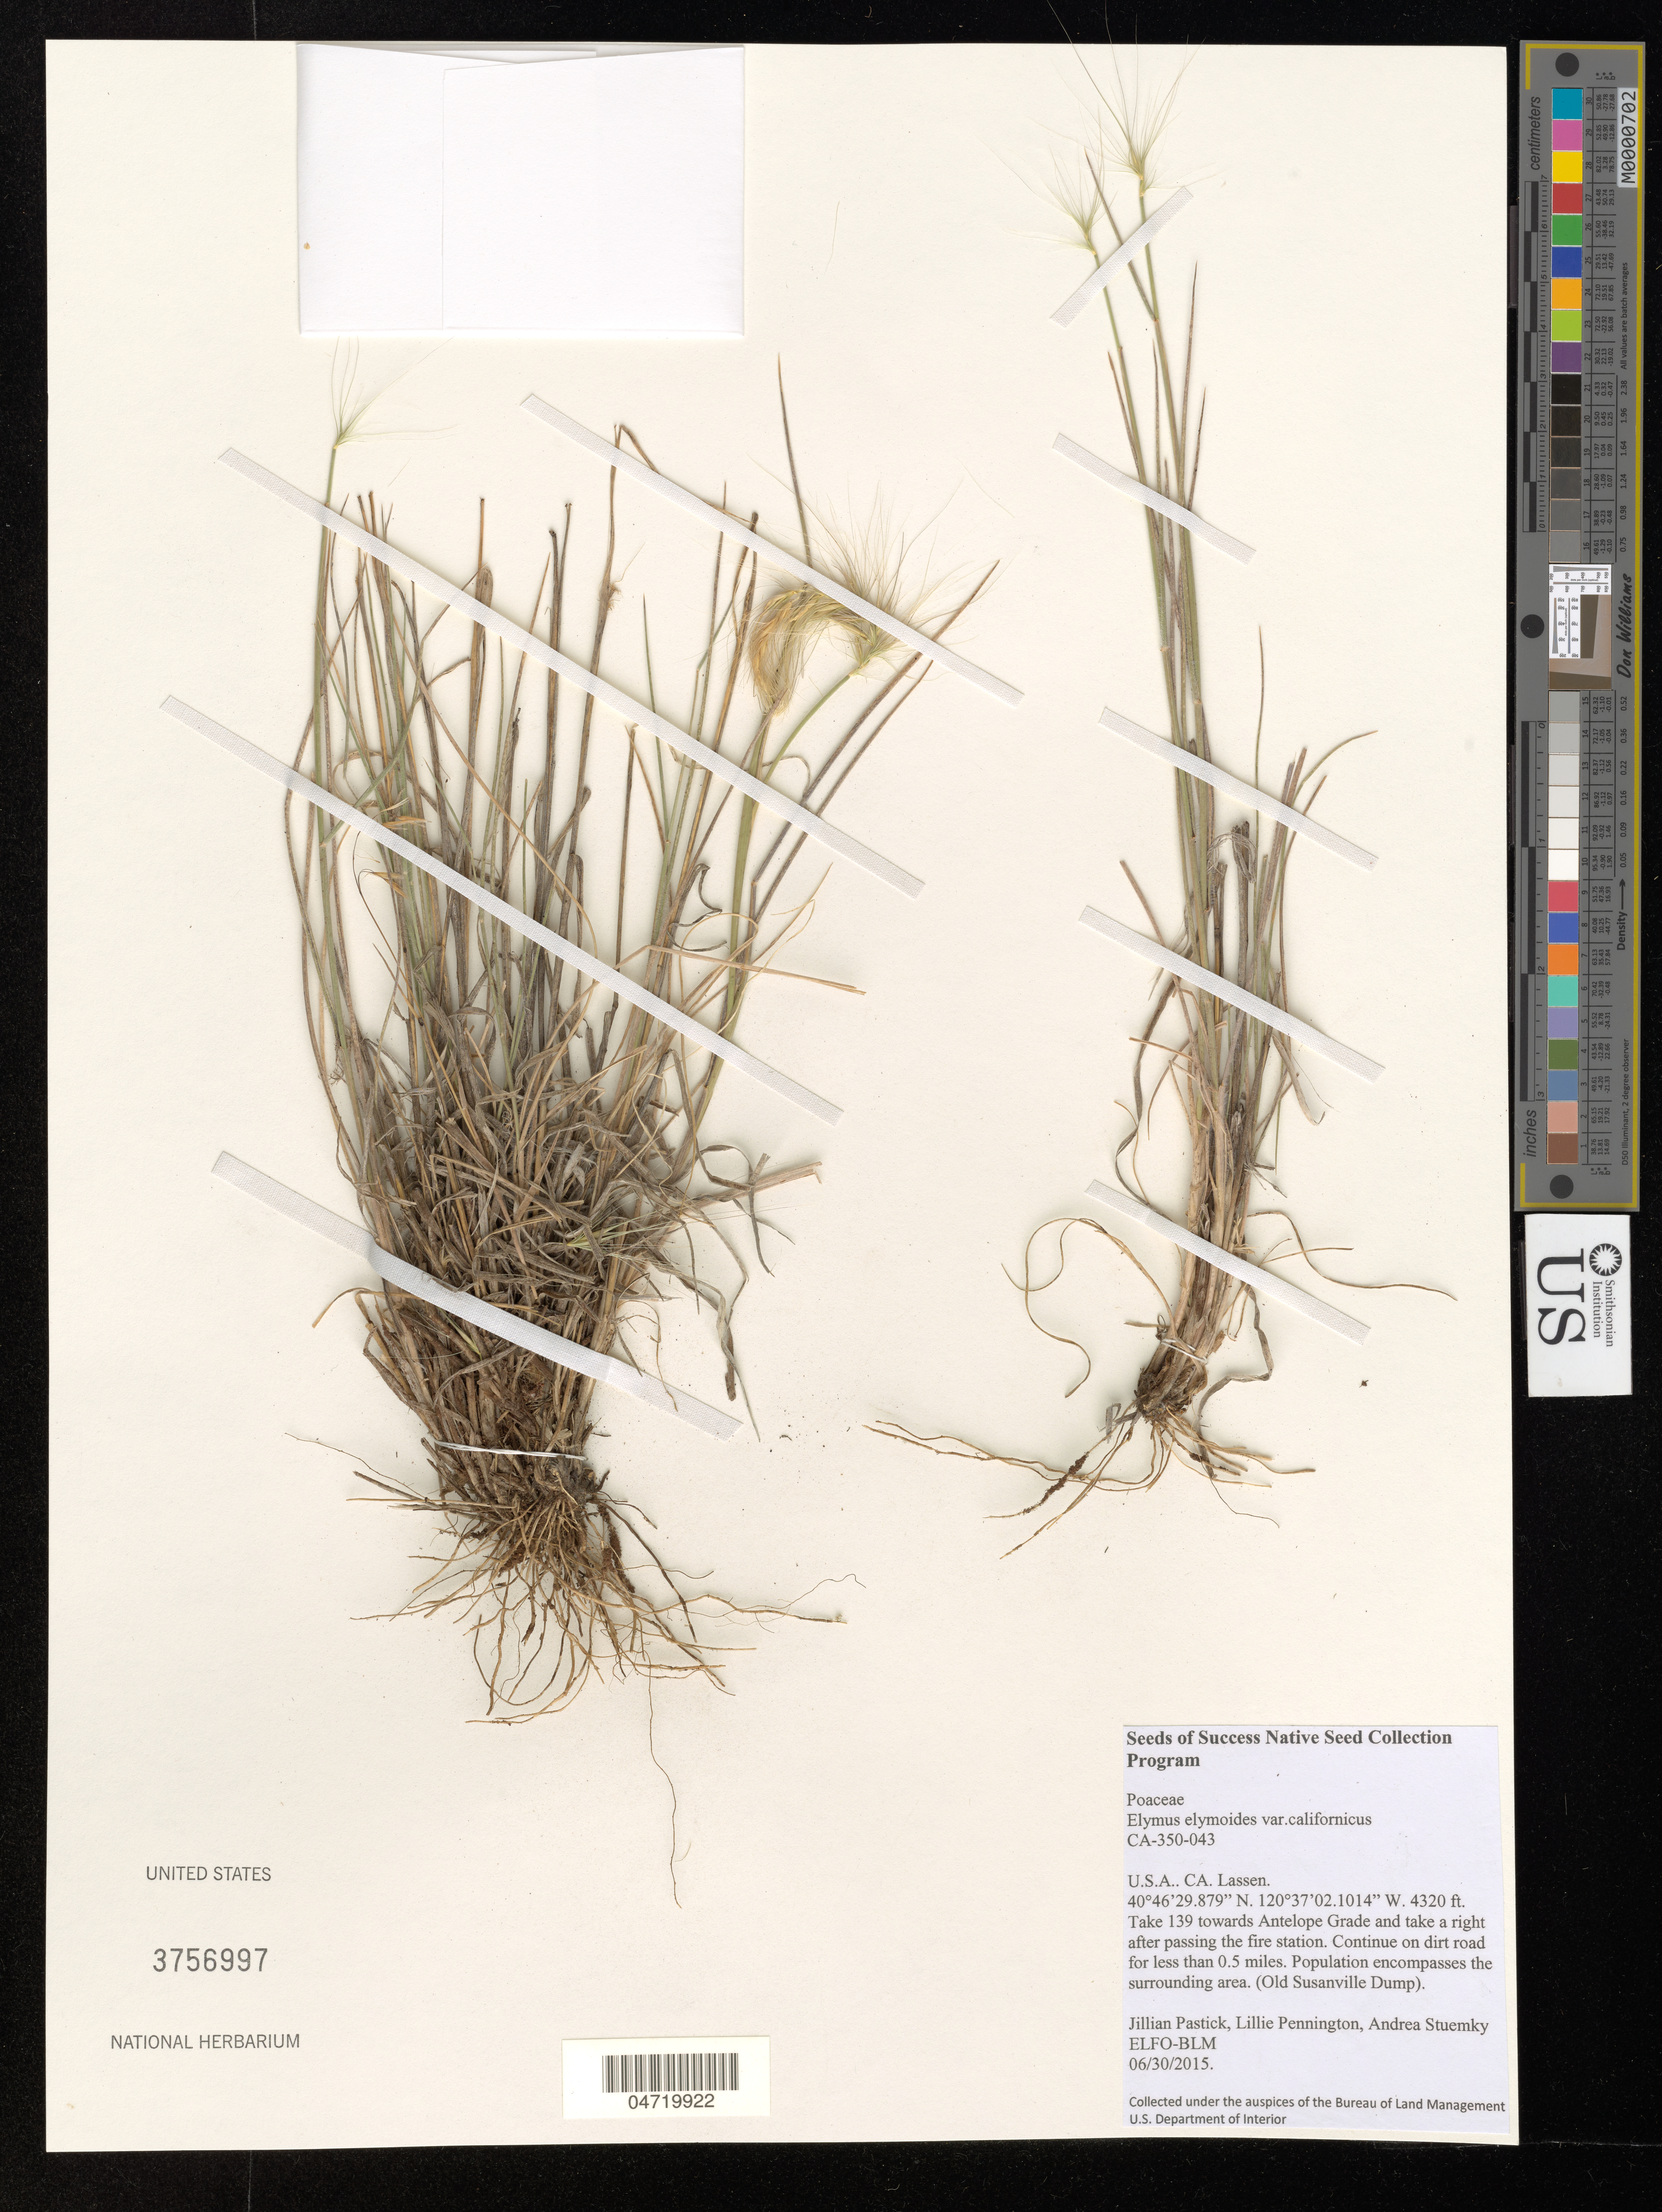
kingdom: Plantae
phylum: Tracheophyta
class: Liliopsida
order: Poales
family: Poaceae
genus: Elymus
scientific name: Elymus elymoides var. elymoides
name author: (Raf.) Swezey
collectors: J. Pastick, L. Pennington & A. Stuemky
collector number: CA-350-043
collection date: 2015-06-30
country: United States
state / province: California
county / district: Lassen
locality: Lassen. Take 139 towards Antelope Grade and take a right after passing the fire station. Continue on dirt road for less than 0.5 miles. Population encompasses the surrounding area. (Old Susanville Dump).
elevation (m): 1317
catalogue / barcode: US 3756997